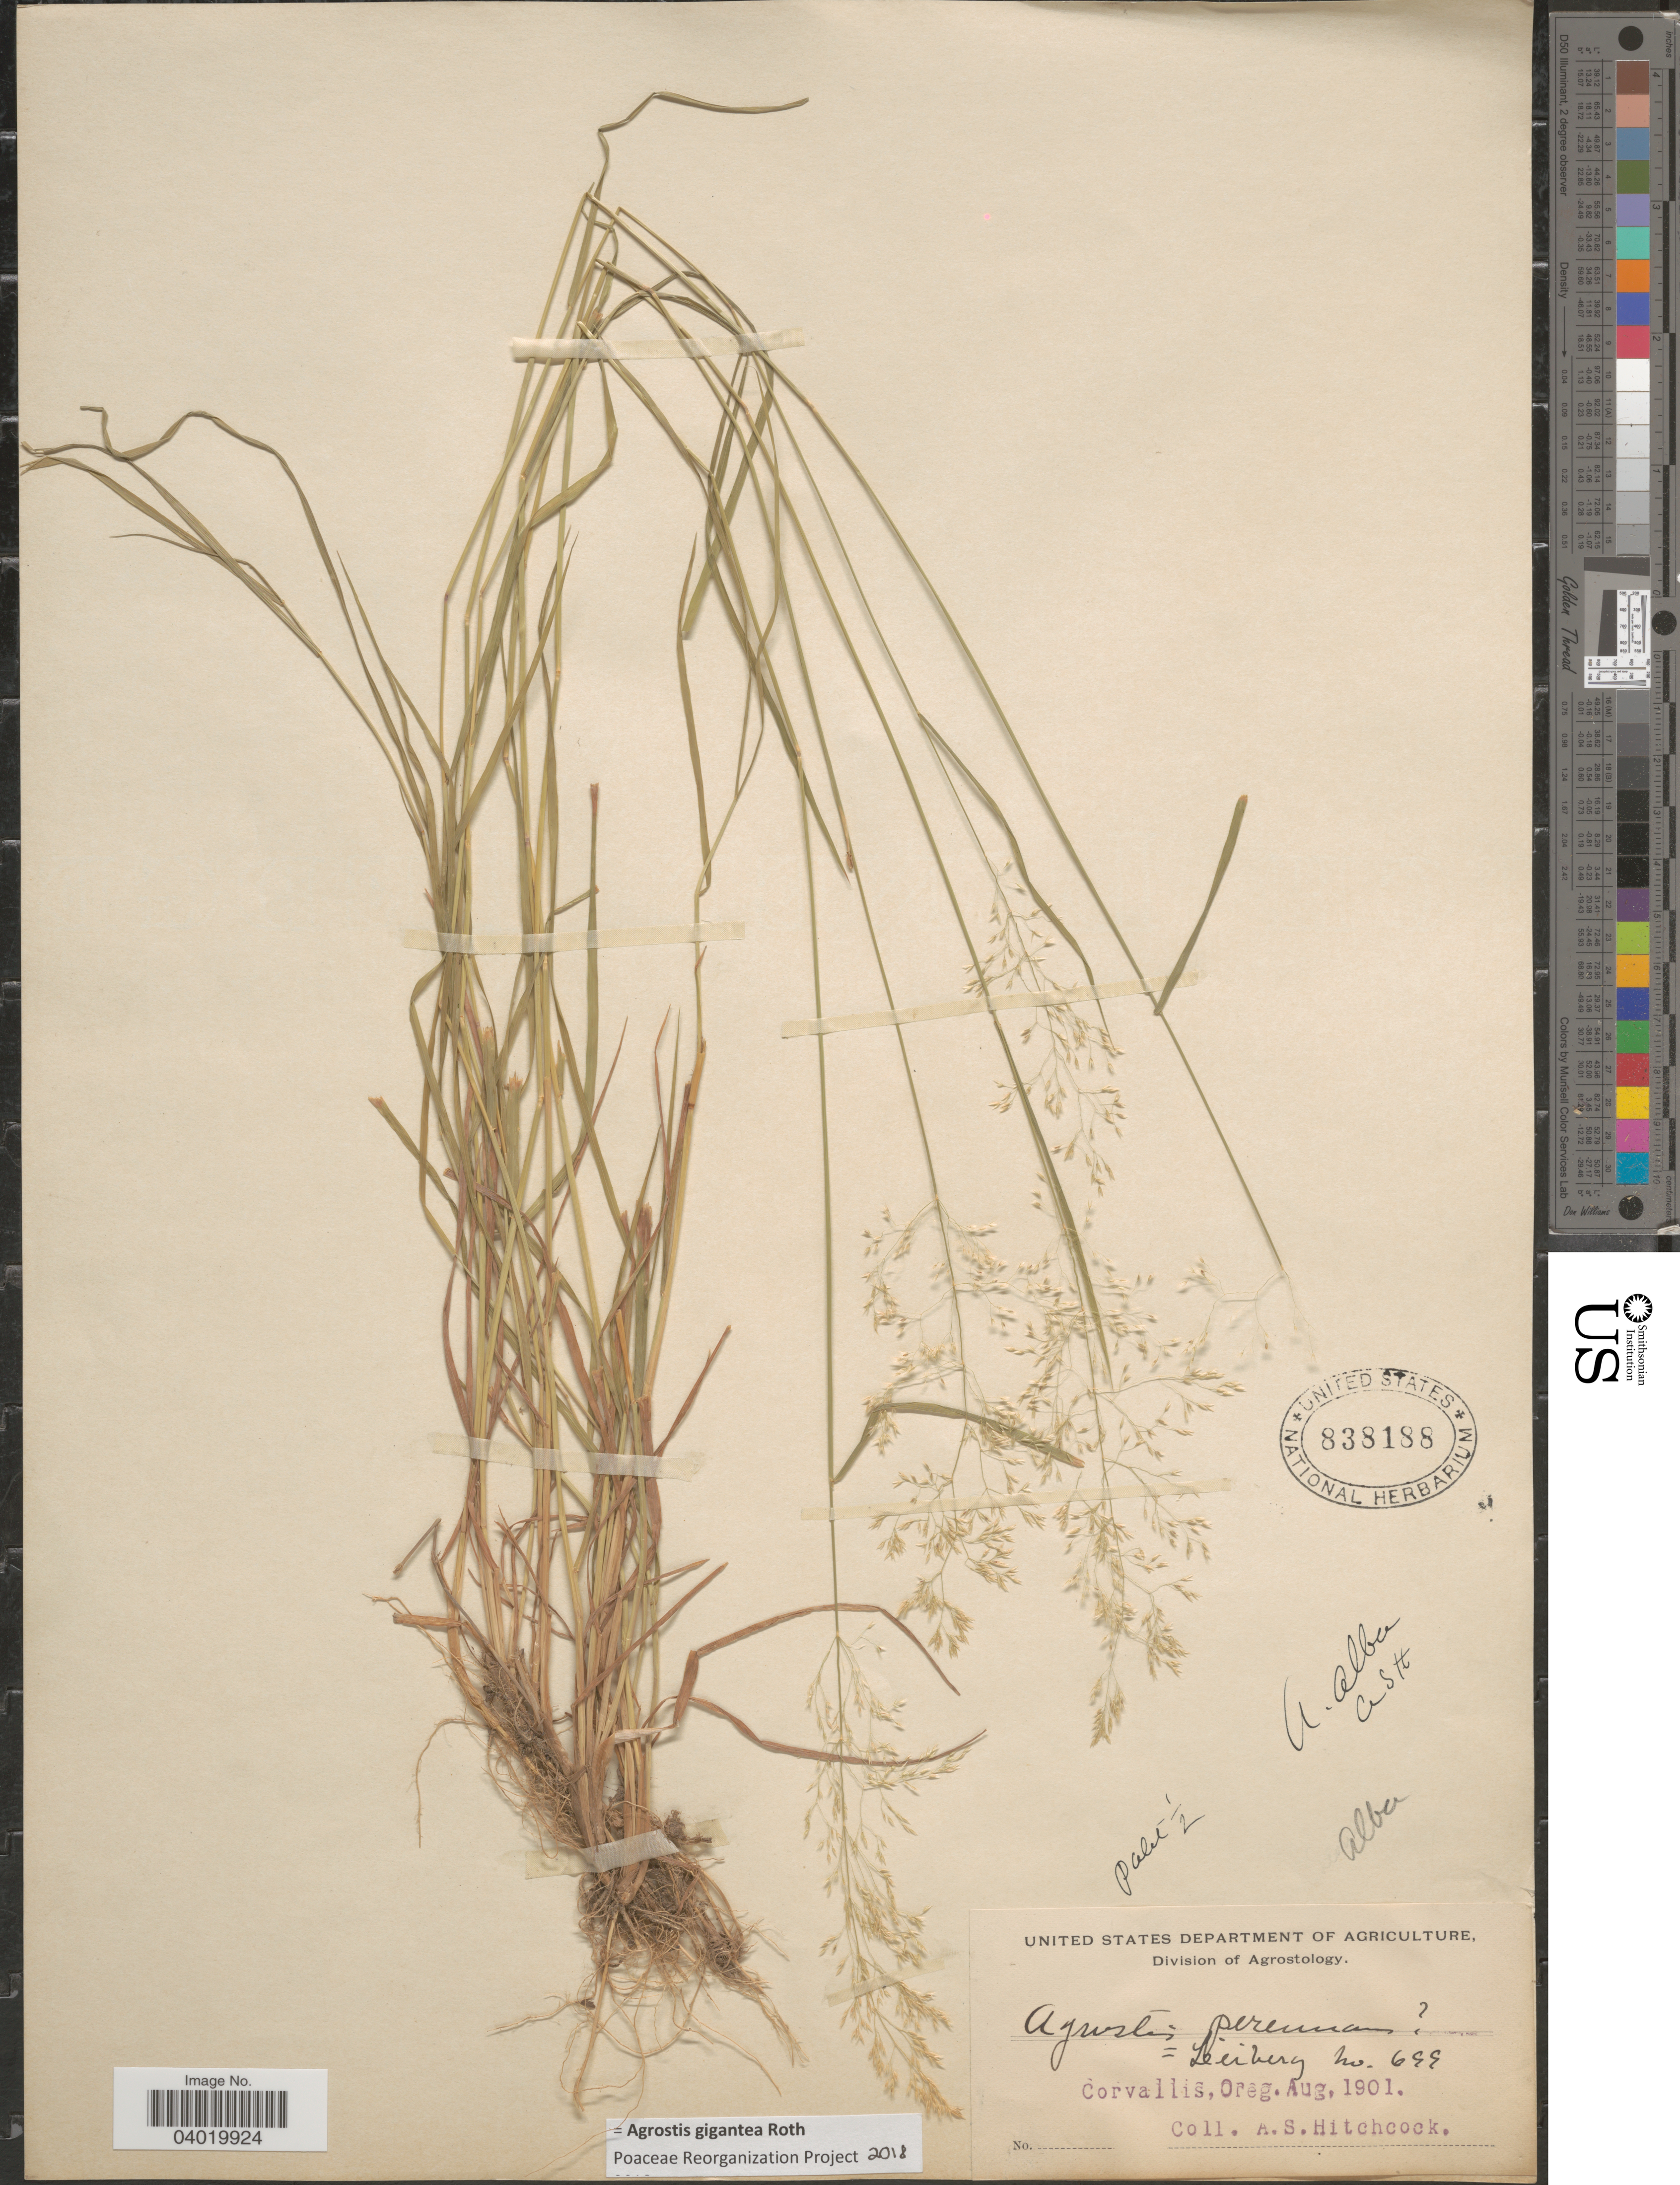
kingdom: Plantae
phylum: Tracheophyta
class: Liliopsida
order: Poales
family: Poaceae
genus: Agrostis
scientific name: Agrostis gigantea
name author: Roth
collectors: A. S. Hitchcock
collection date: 1901-08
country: United States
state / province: Oregon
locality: Corvallis.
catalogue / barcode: US 838188